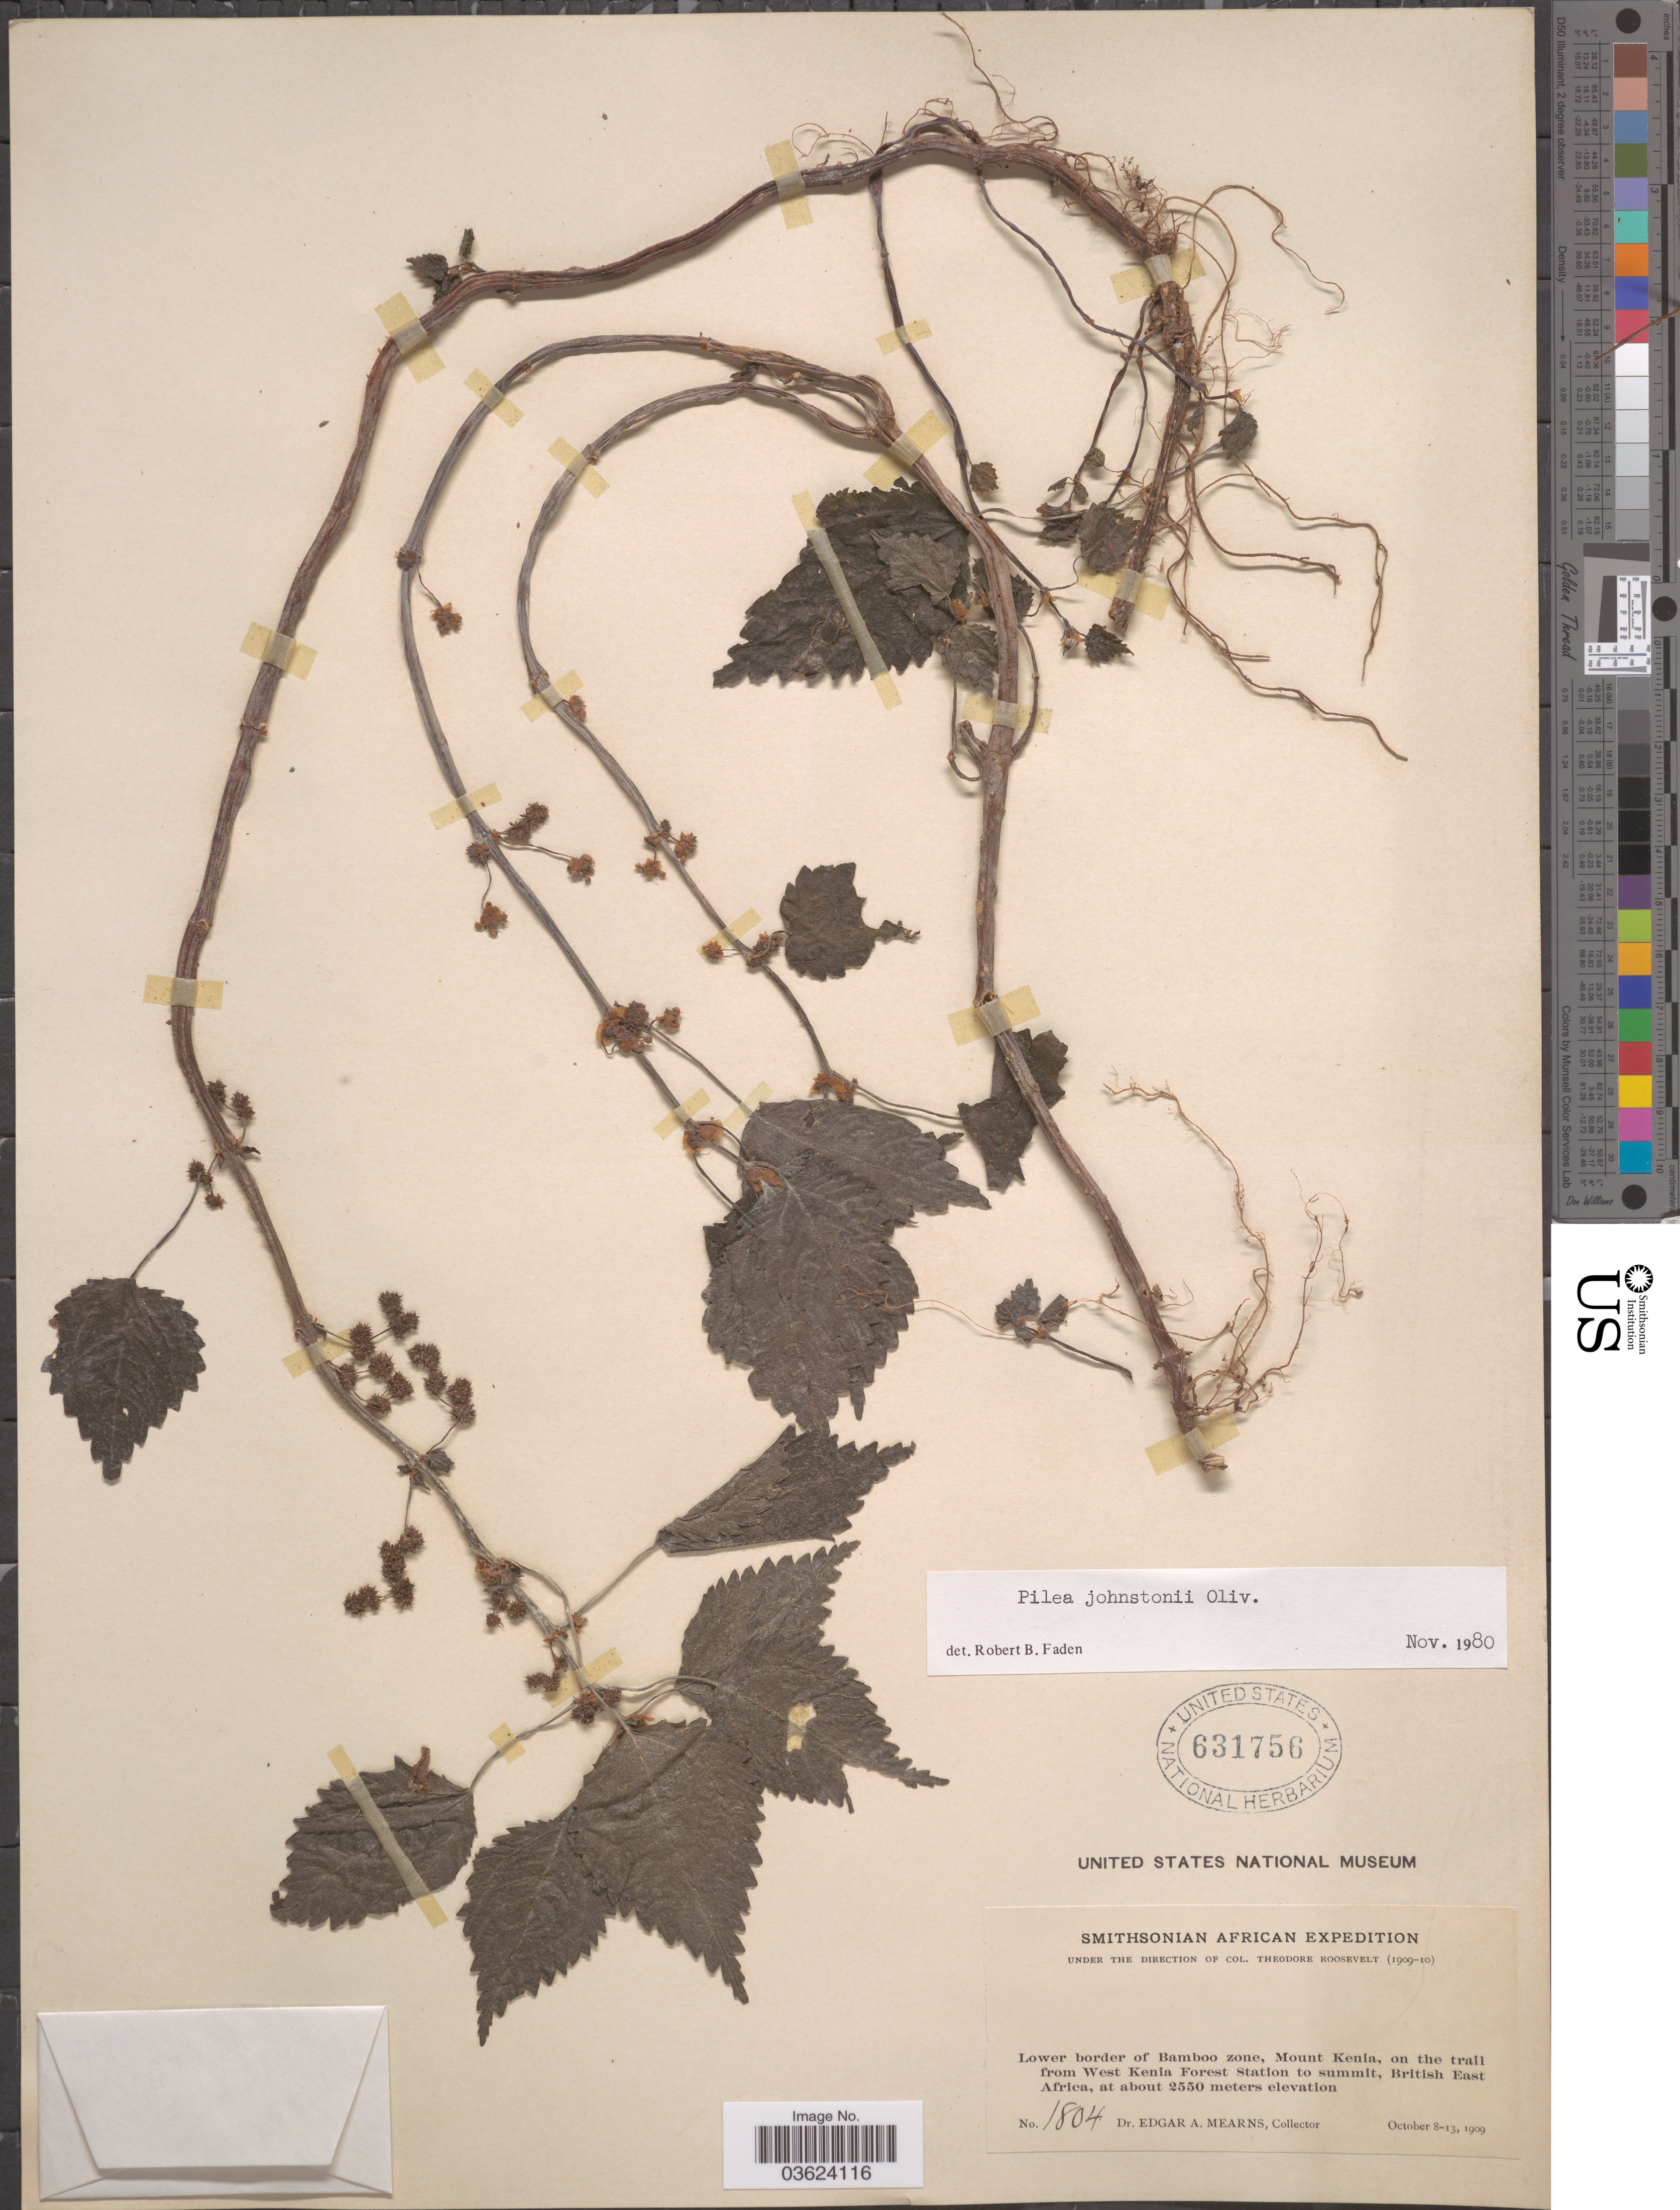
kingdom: Plantae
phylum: Tracheophyta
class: Magnoliopsida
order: Rosales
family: Urticaceae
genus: Pilea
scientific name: Pilea johnstonii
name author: Oliv.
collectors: E. A. Mearns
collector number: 1804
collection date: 1909-10-08/1909-10-13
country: Kenya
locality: Lower border of Bamboo zone, Mount Kenia, on the trail from West Kenia Forest Station to summit, British East Africa.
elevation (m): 2550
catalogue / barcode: US 631756